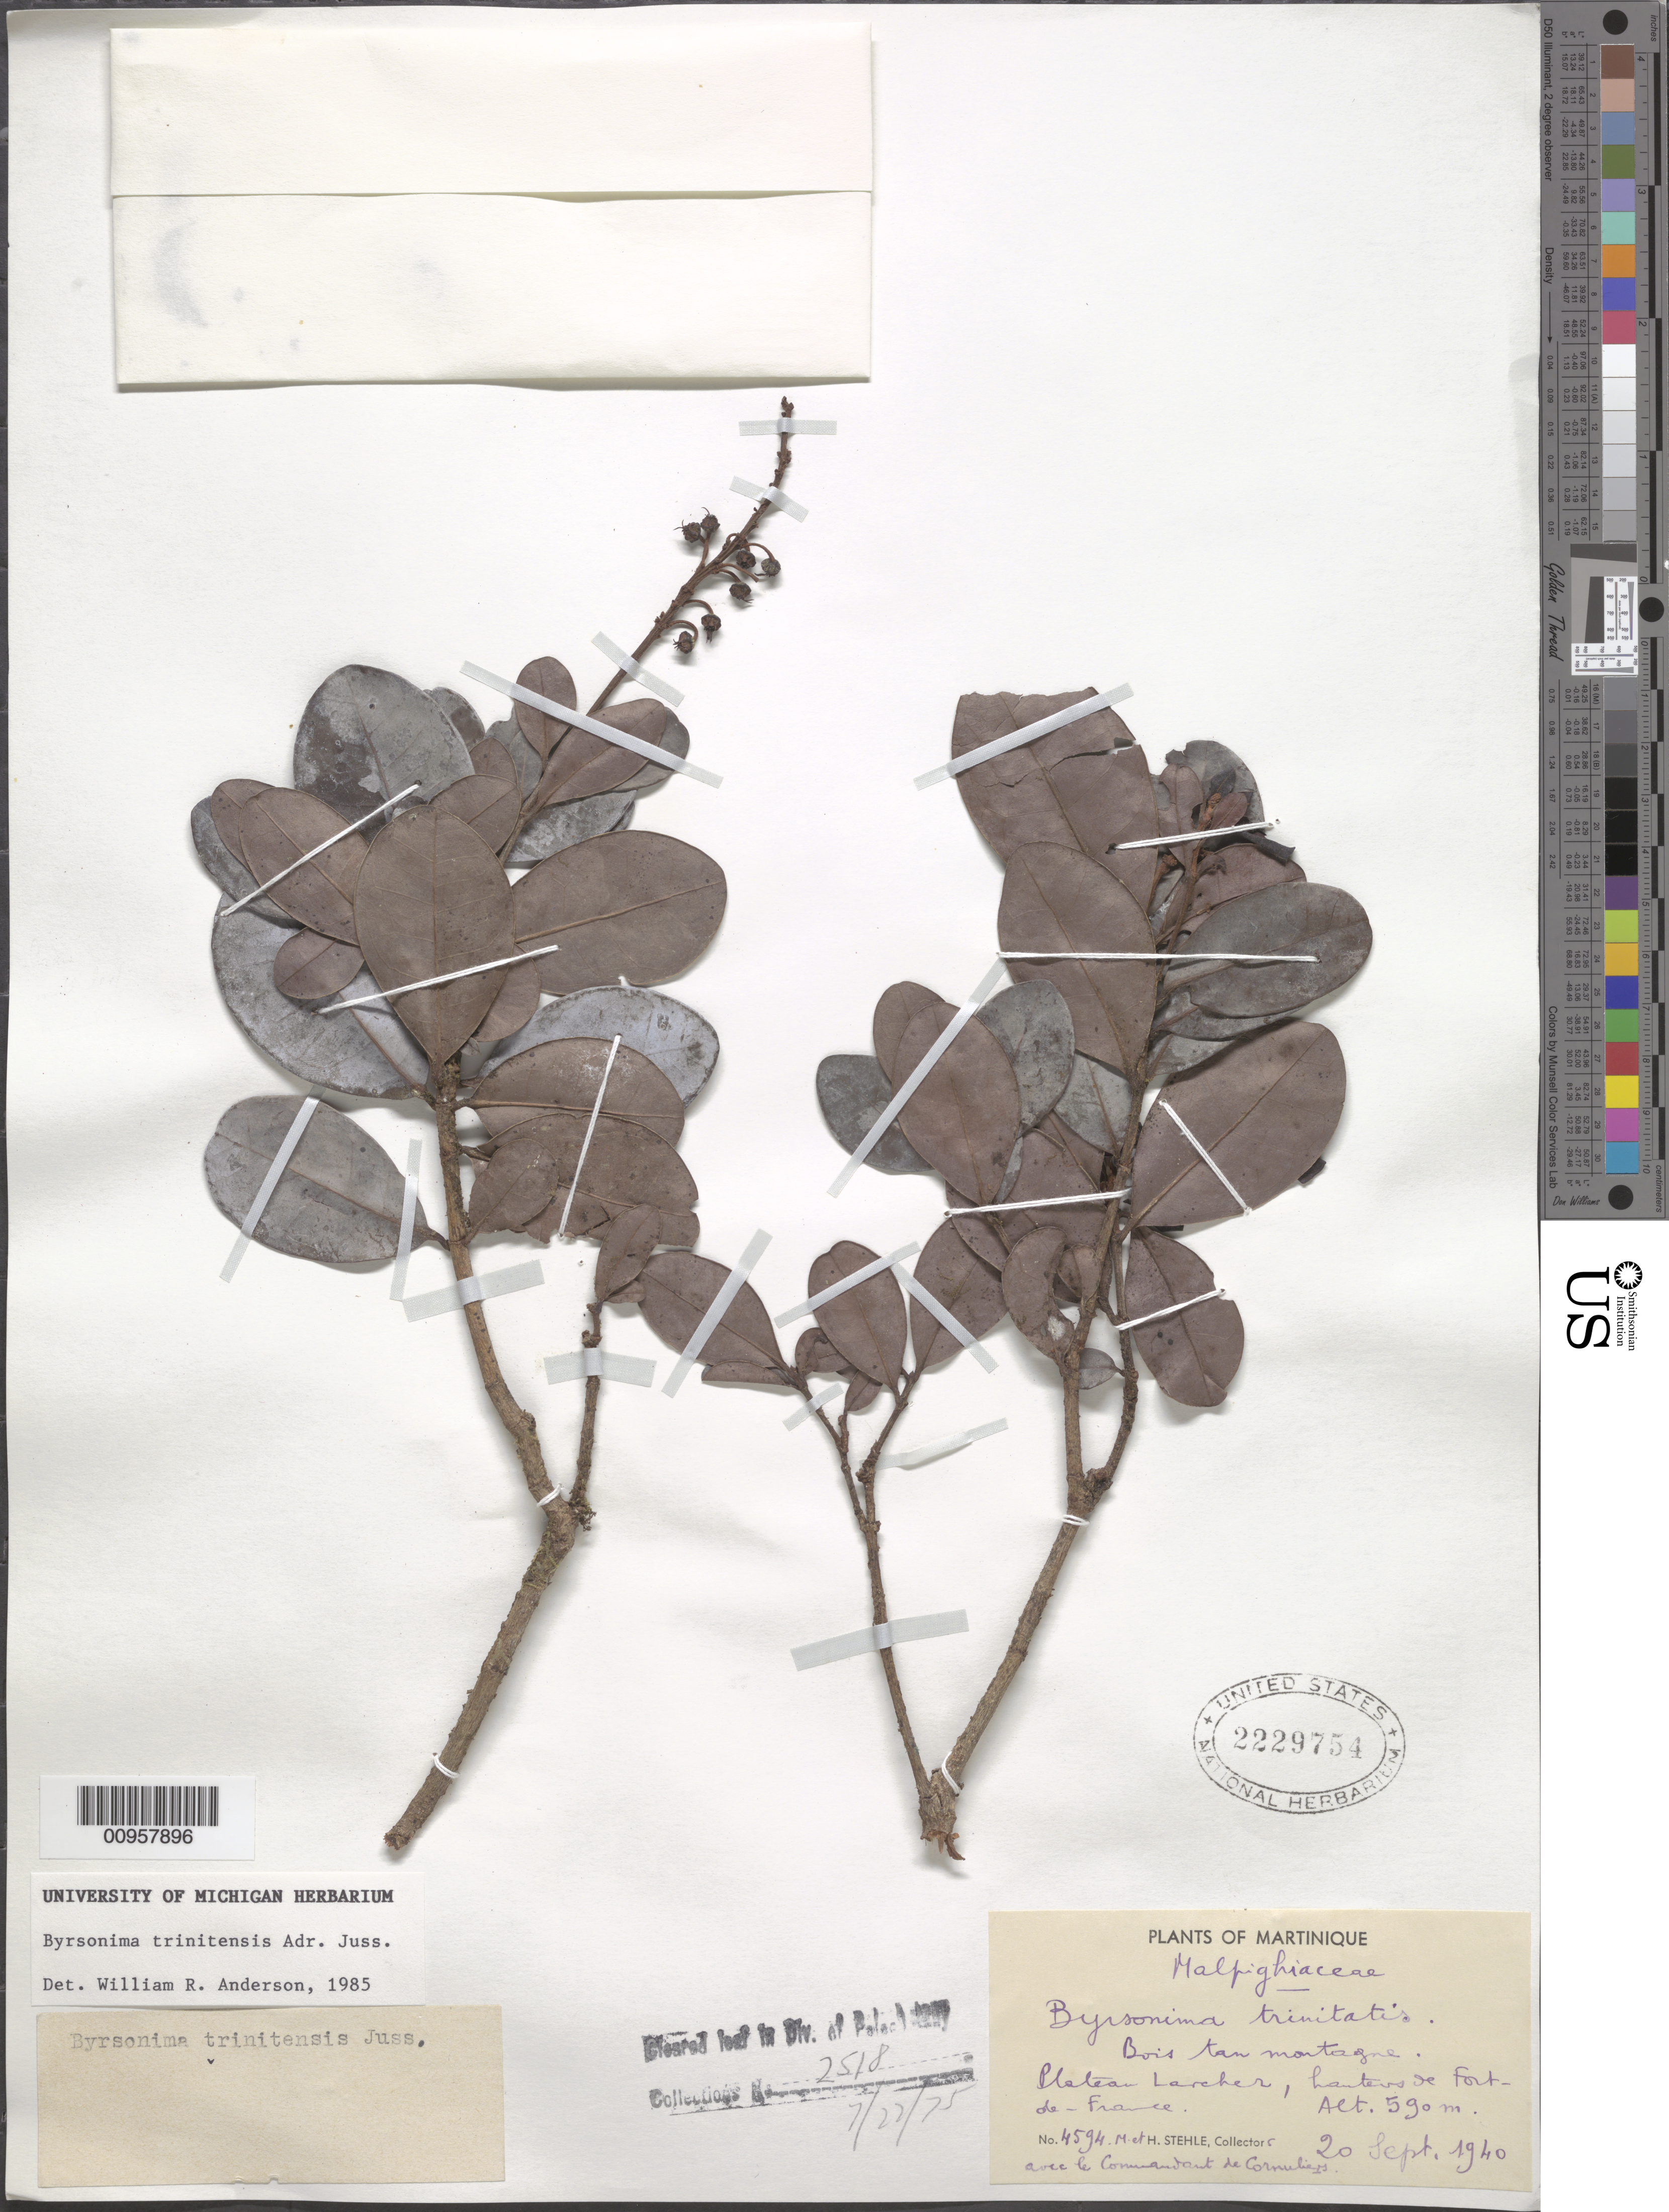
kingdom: Plantae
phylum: Tracheophyta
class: Magnoliopsida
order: Malpighiales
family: Malpighiaceae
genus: Byrsonima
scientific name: Byrsonima trinitensis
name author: A. Juss.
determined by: Anderson, W. R., (MICH), University of Michigan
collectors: H. Stehlé, M. Stehlé & -. Cornuliers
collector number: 4594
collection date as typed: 20 Sep 1940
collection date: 1940-09-20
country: Martinique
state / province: Fort-de-France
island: Martinique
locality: Plateau Larcher, hauteurs de Fort de France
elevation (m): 590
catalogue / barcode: US 2229754